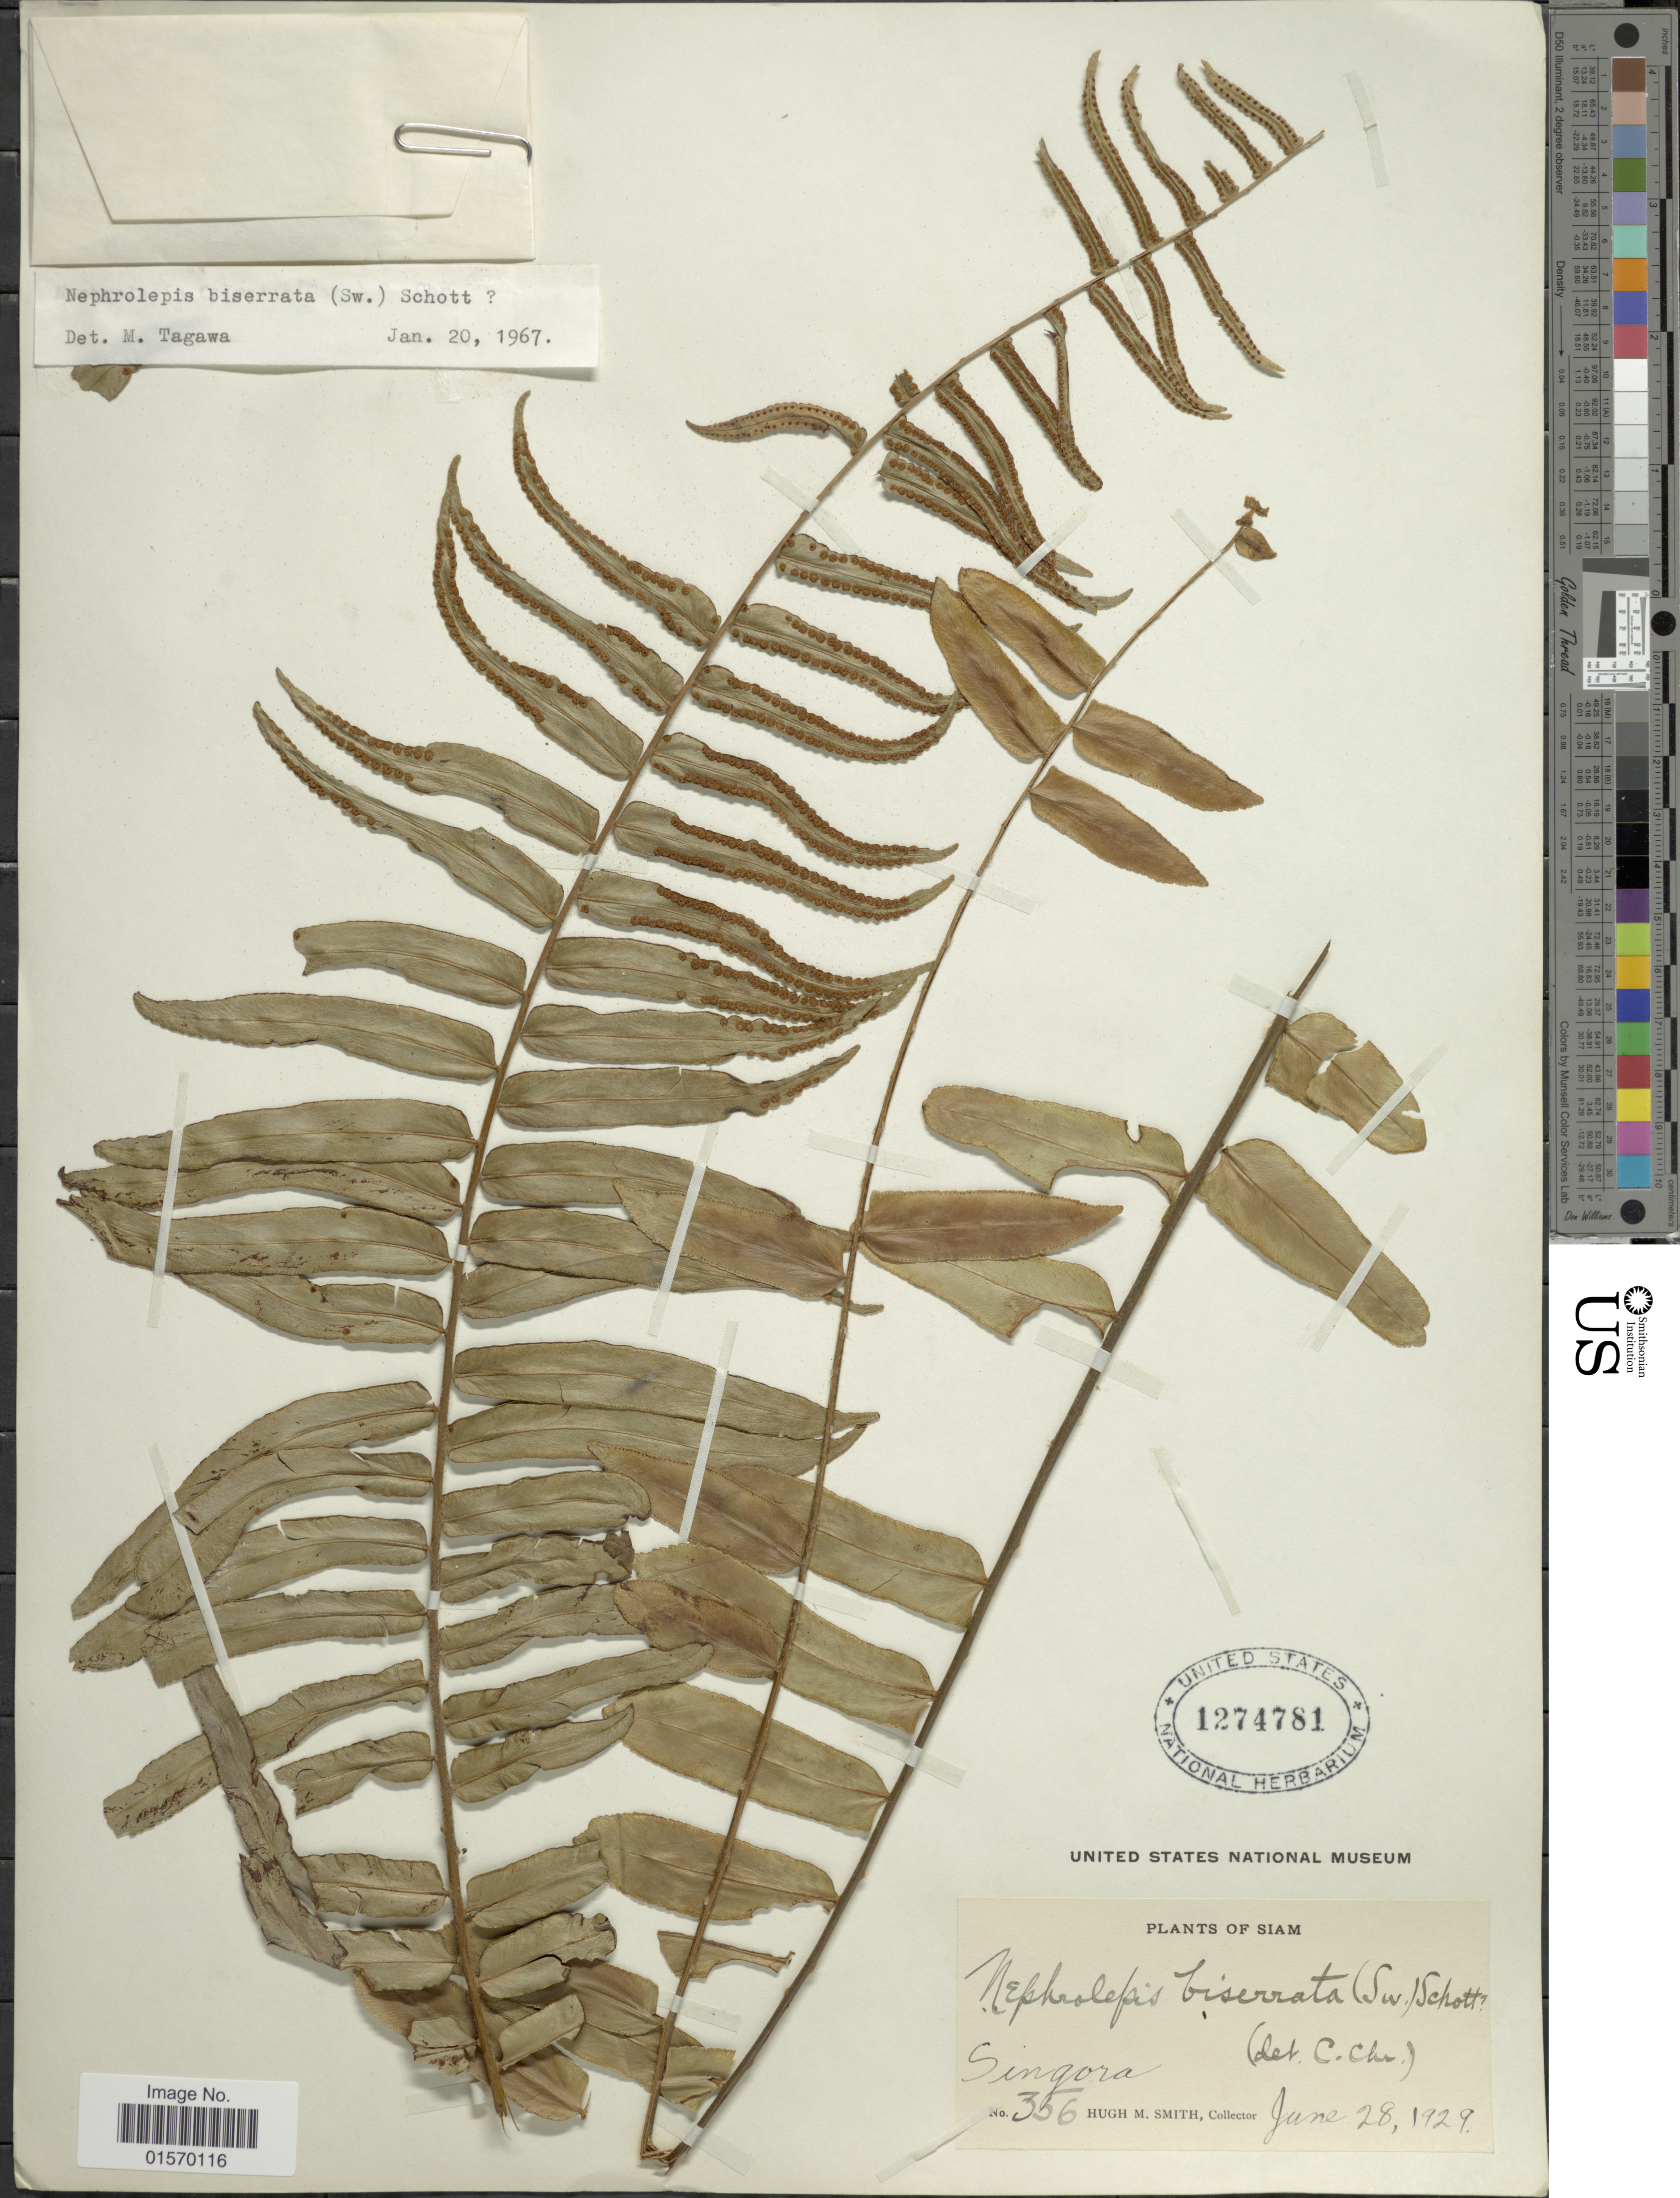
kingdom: Plantae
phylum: Tracheophyta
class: Polypodiopsida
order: Polypodiales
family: Nephrolepidaceae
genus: Nephrolepis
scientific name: Nephrolepis biserrata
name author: (Sw.) Schott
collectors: H. M. Smith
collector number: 356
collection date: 1929-06-28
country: Thailand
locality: Siam. Singora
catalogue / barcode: US 1274781